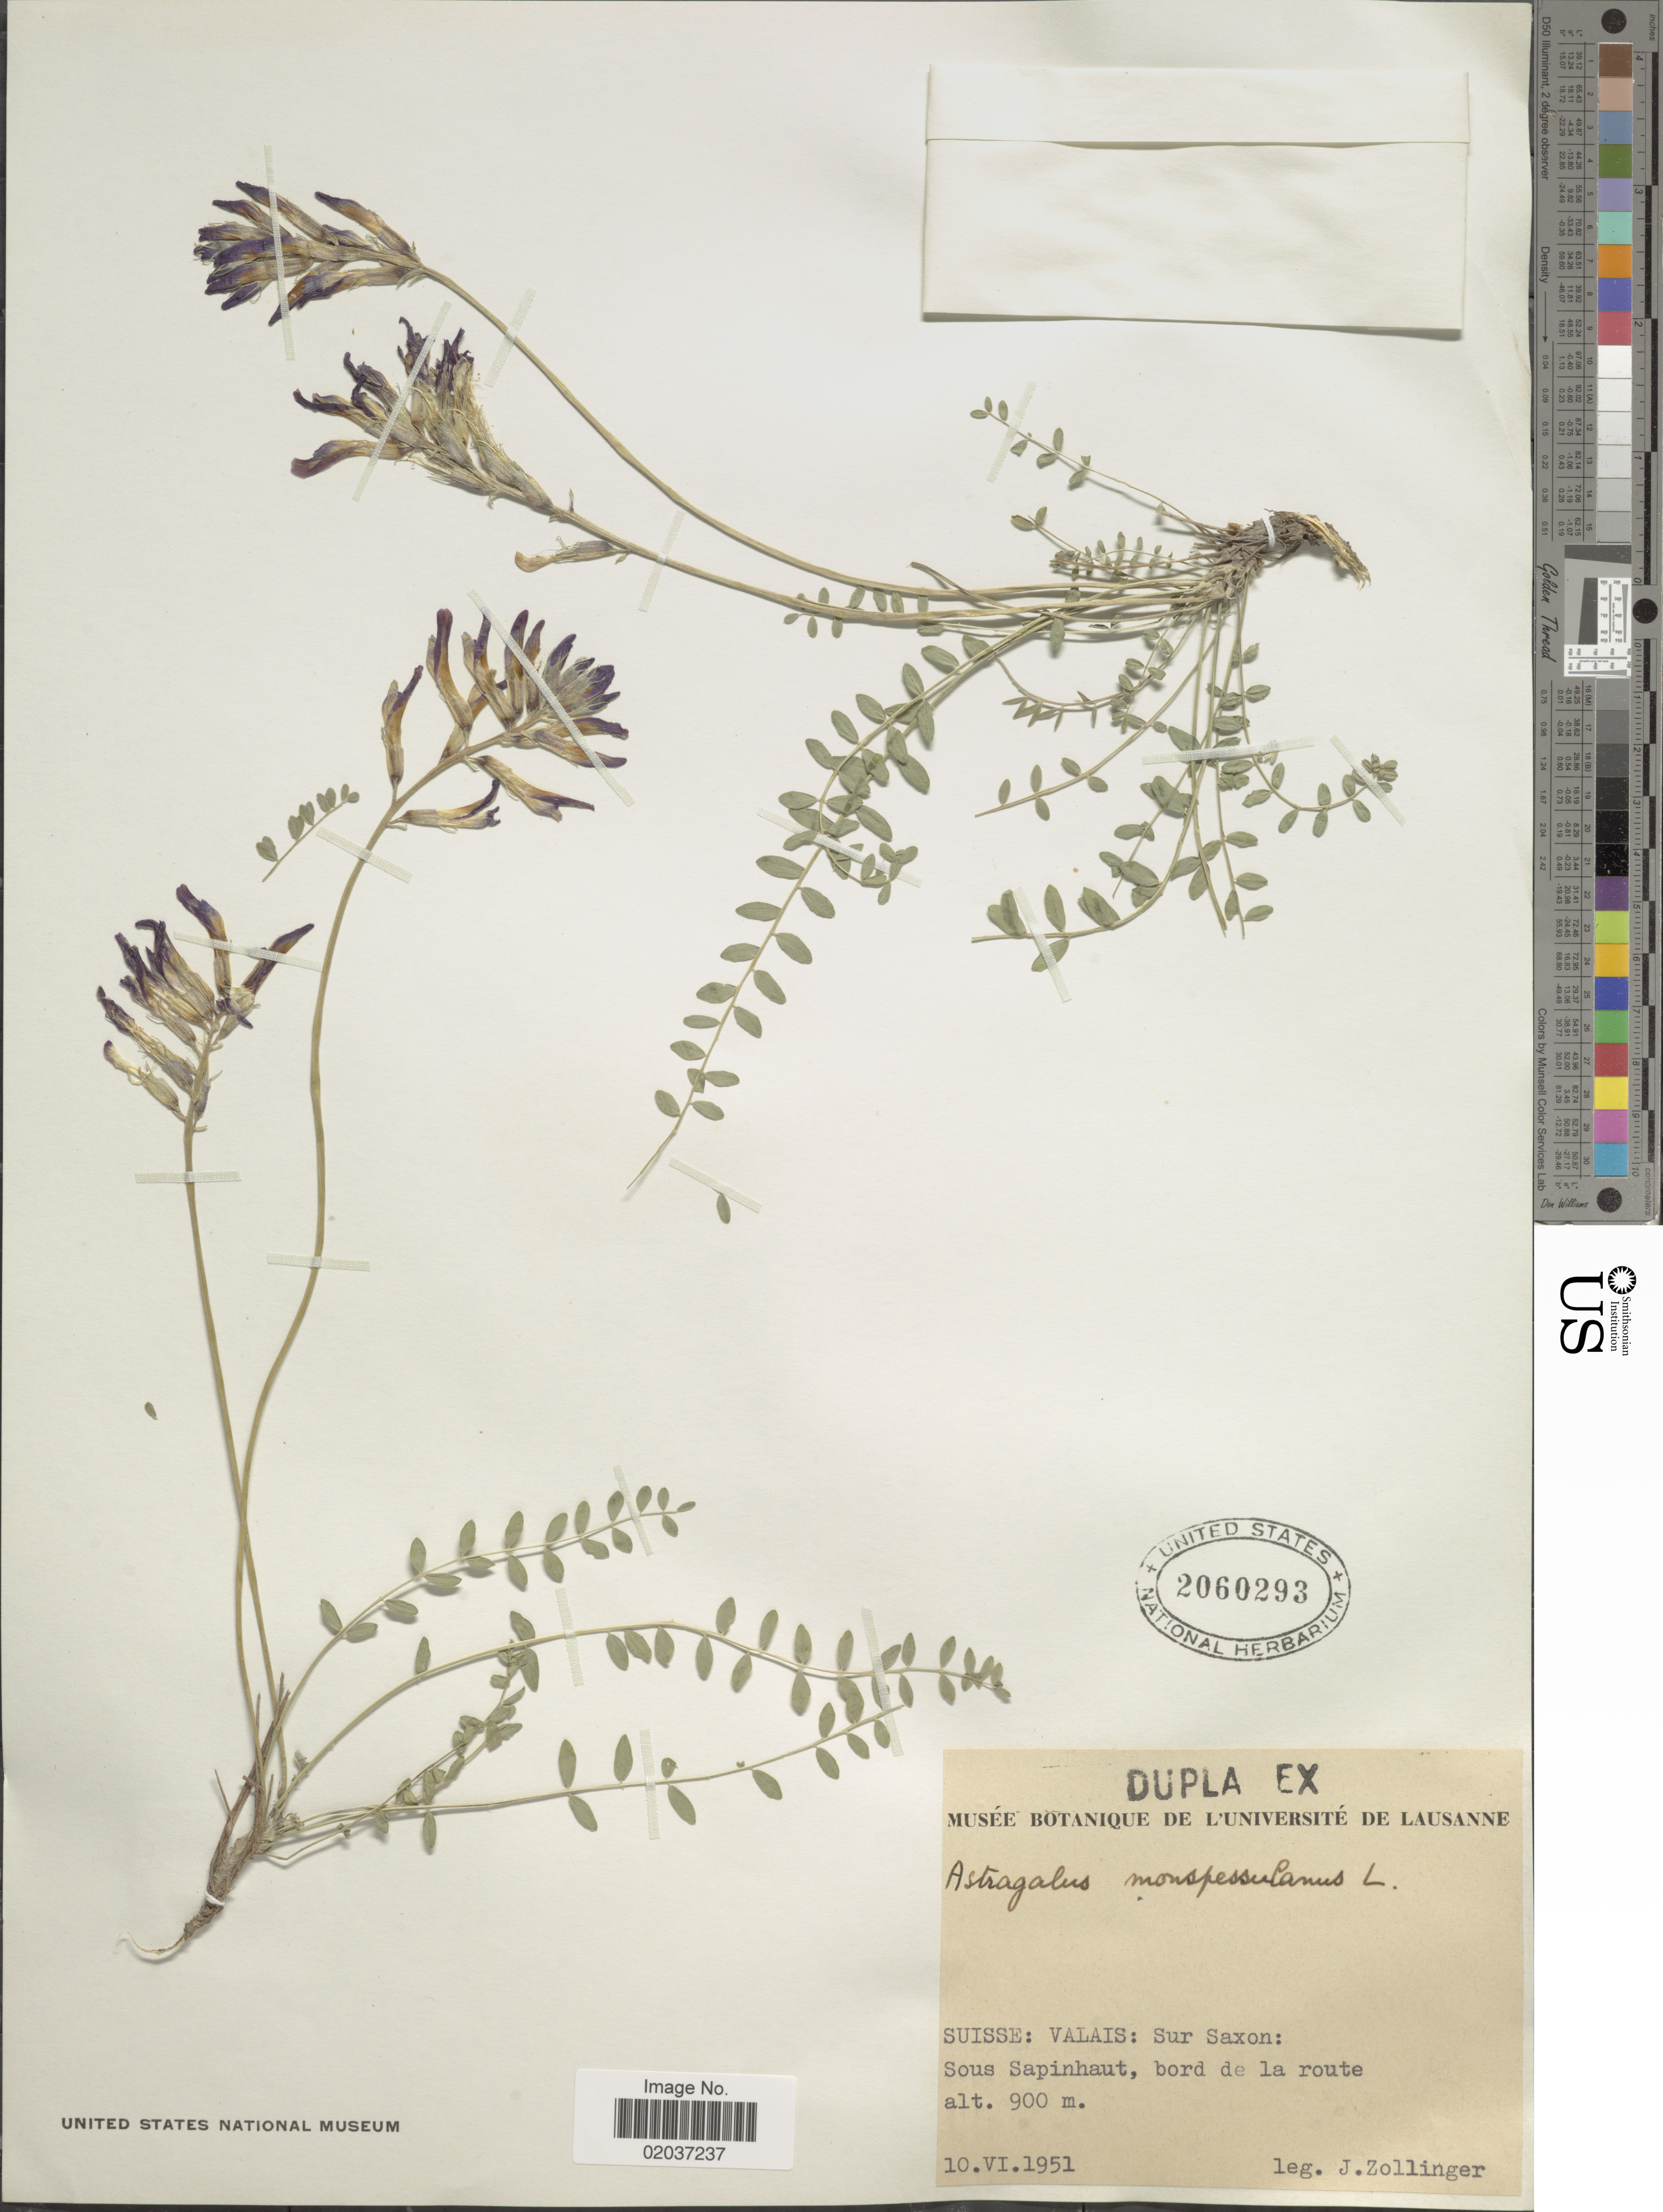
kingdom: Plantae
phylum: Tracheophyta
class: Magnoliopsida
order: Fabales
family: Fabaceae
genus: Astragalus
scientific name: Astragalus monspessulanus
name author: L.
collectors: J. Zollinger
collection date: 1951-06-10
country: Switzerland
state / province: Valais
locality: Suisse: Valais: Sur Saxon, Sous Sapinhaut, bord de la route.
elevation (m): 900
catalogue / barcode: US 2060293